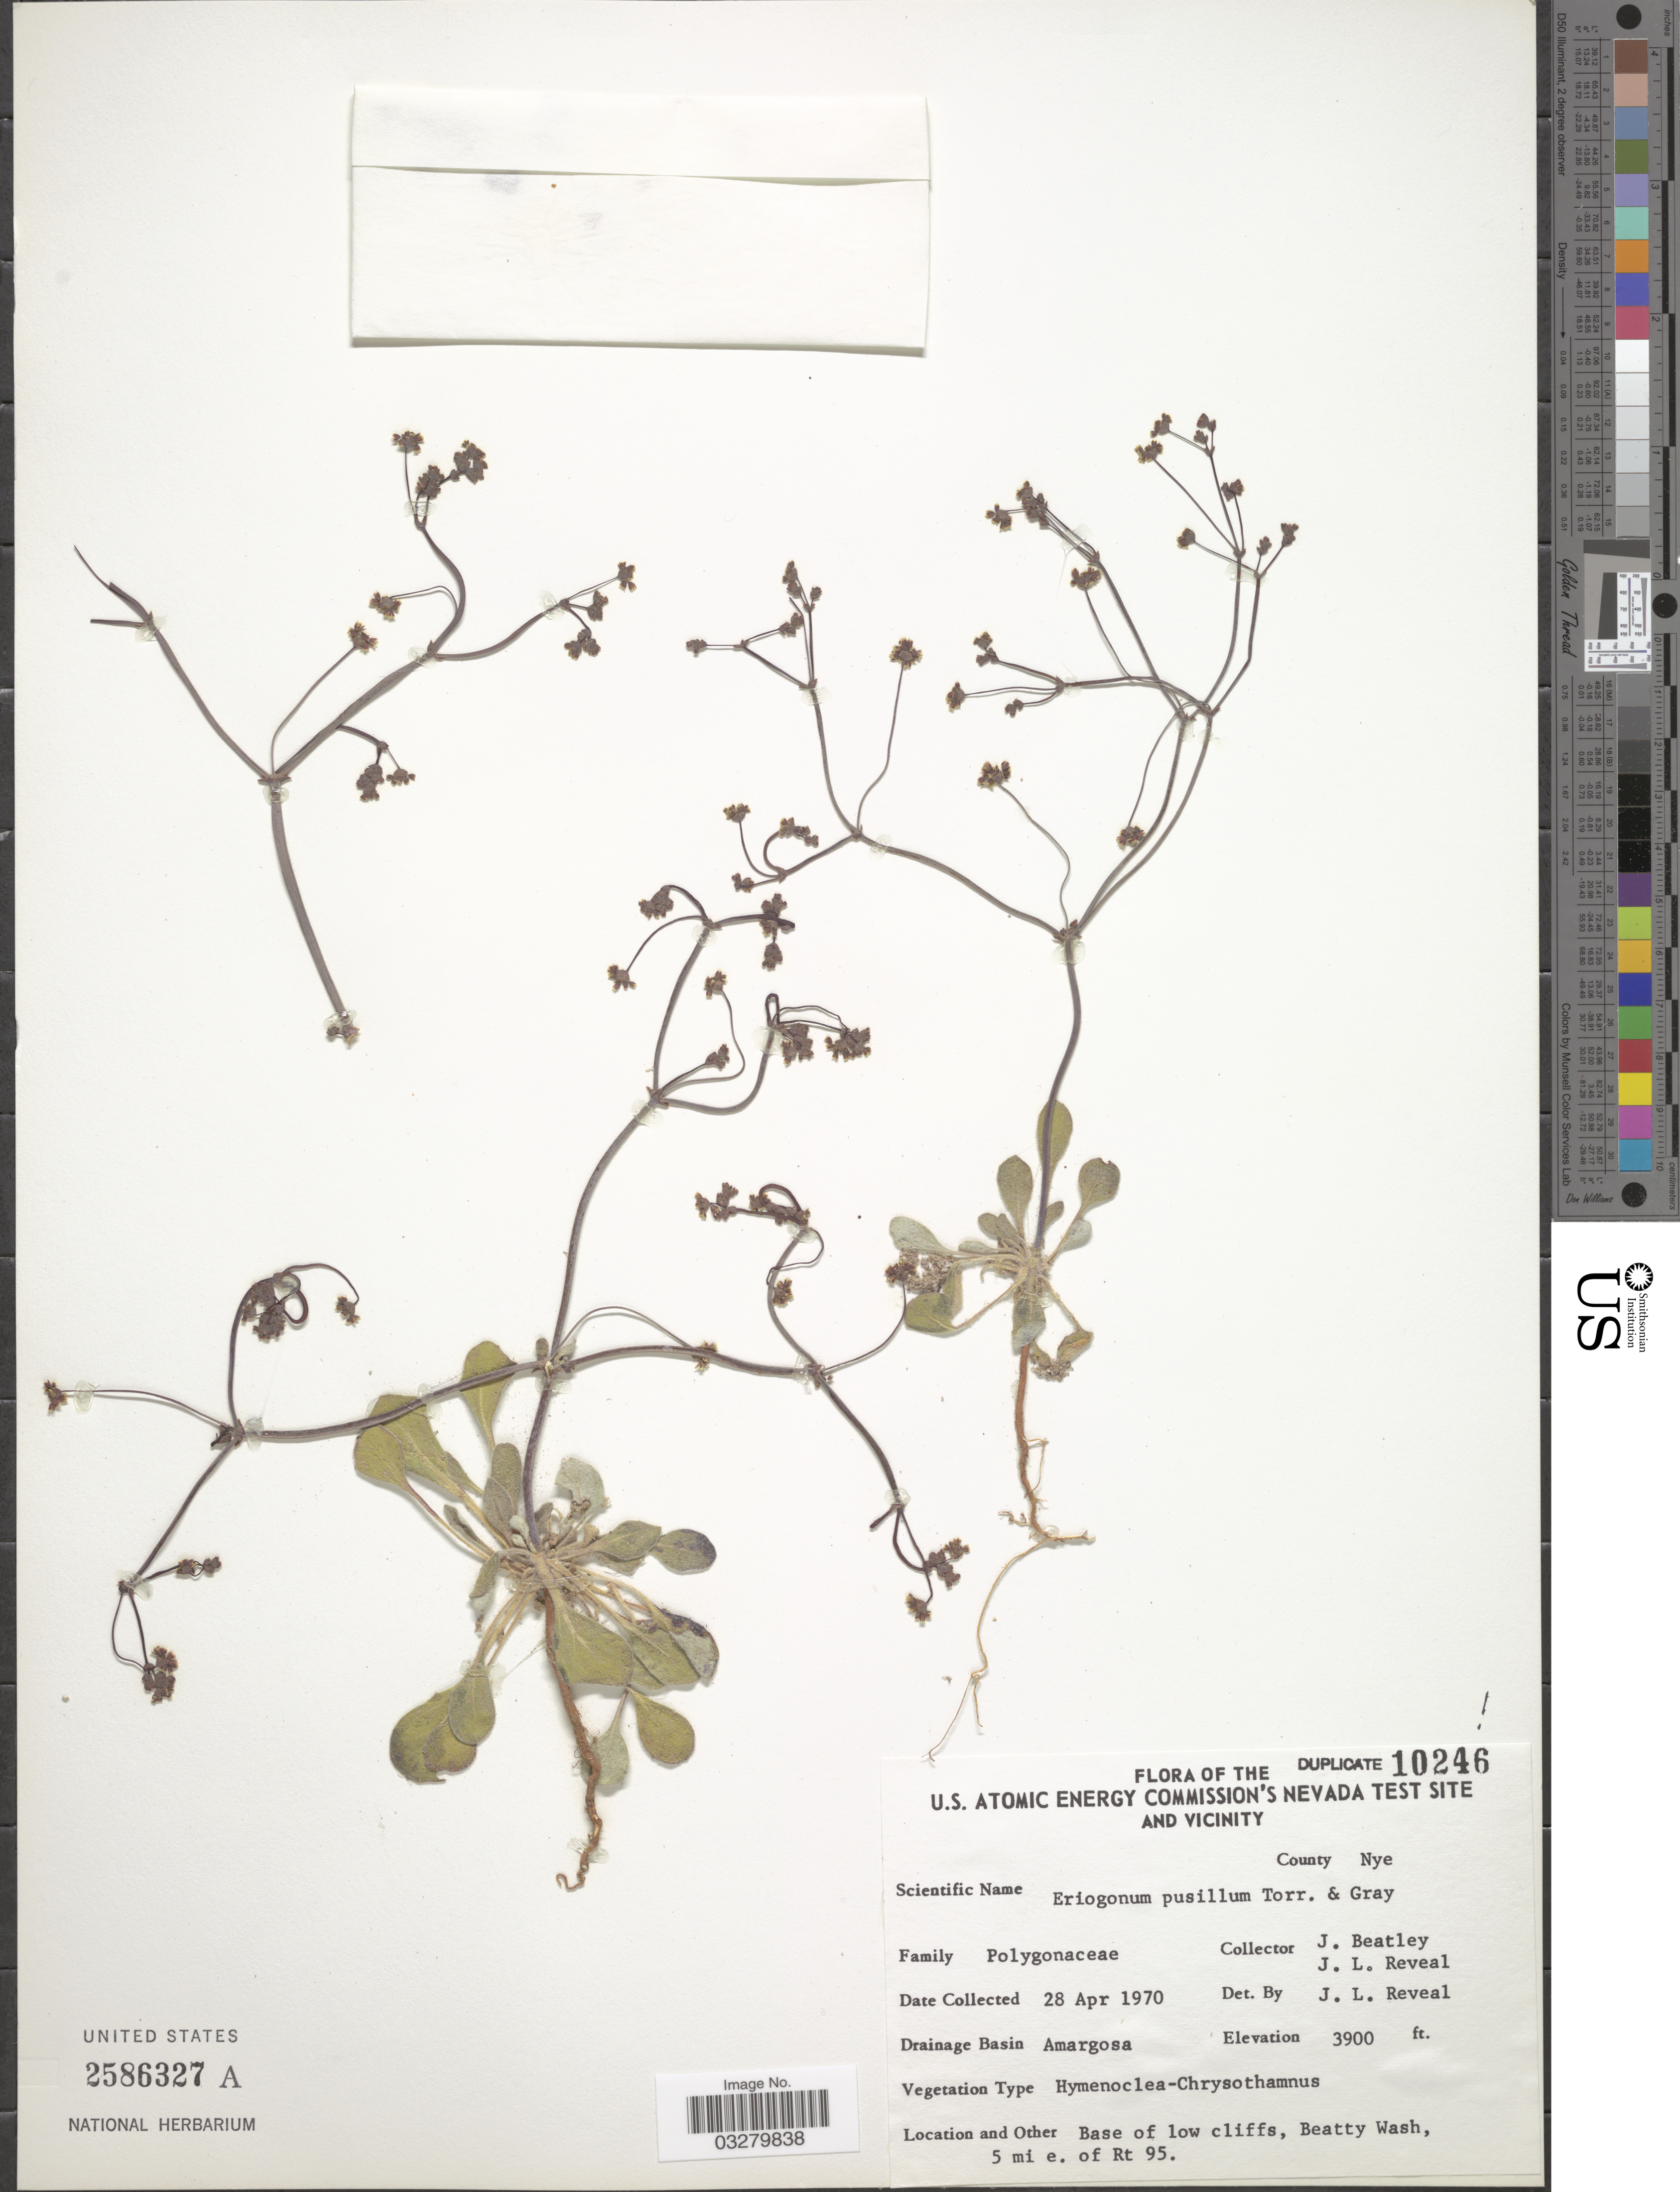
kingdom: Plantae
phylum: Tracheophyta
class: Magnoliopsida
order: Caryophyllales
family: Polygonaceae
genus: Eriogonum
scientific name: Eriogonum pusillum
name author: Torr. & A. Gray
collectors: J. C. Beatley & J. L. Reveal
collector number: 10246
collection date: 1970-04-28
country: United States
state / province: Nevada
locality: U.S. Atomic Energy Commission's Nevada Test Site and Vicinity. County Nye. Drainage Basin Amargosa. Base of low cliffs, Beatty Wash, 5 mi e. of Rt 95.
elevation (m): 1189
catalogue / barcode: US 2586327A